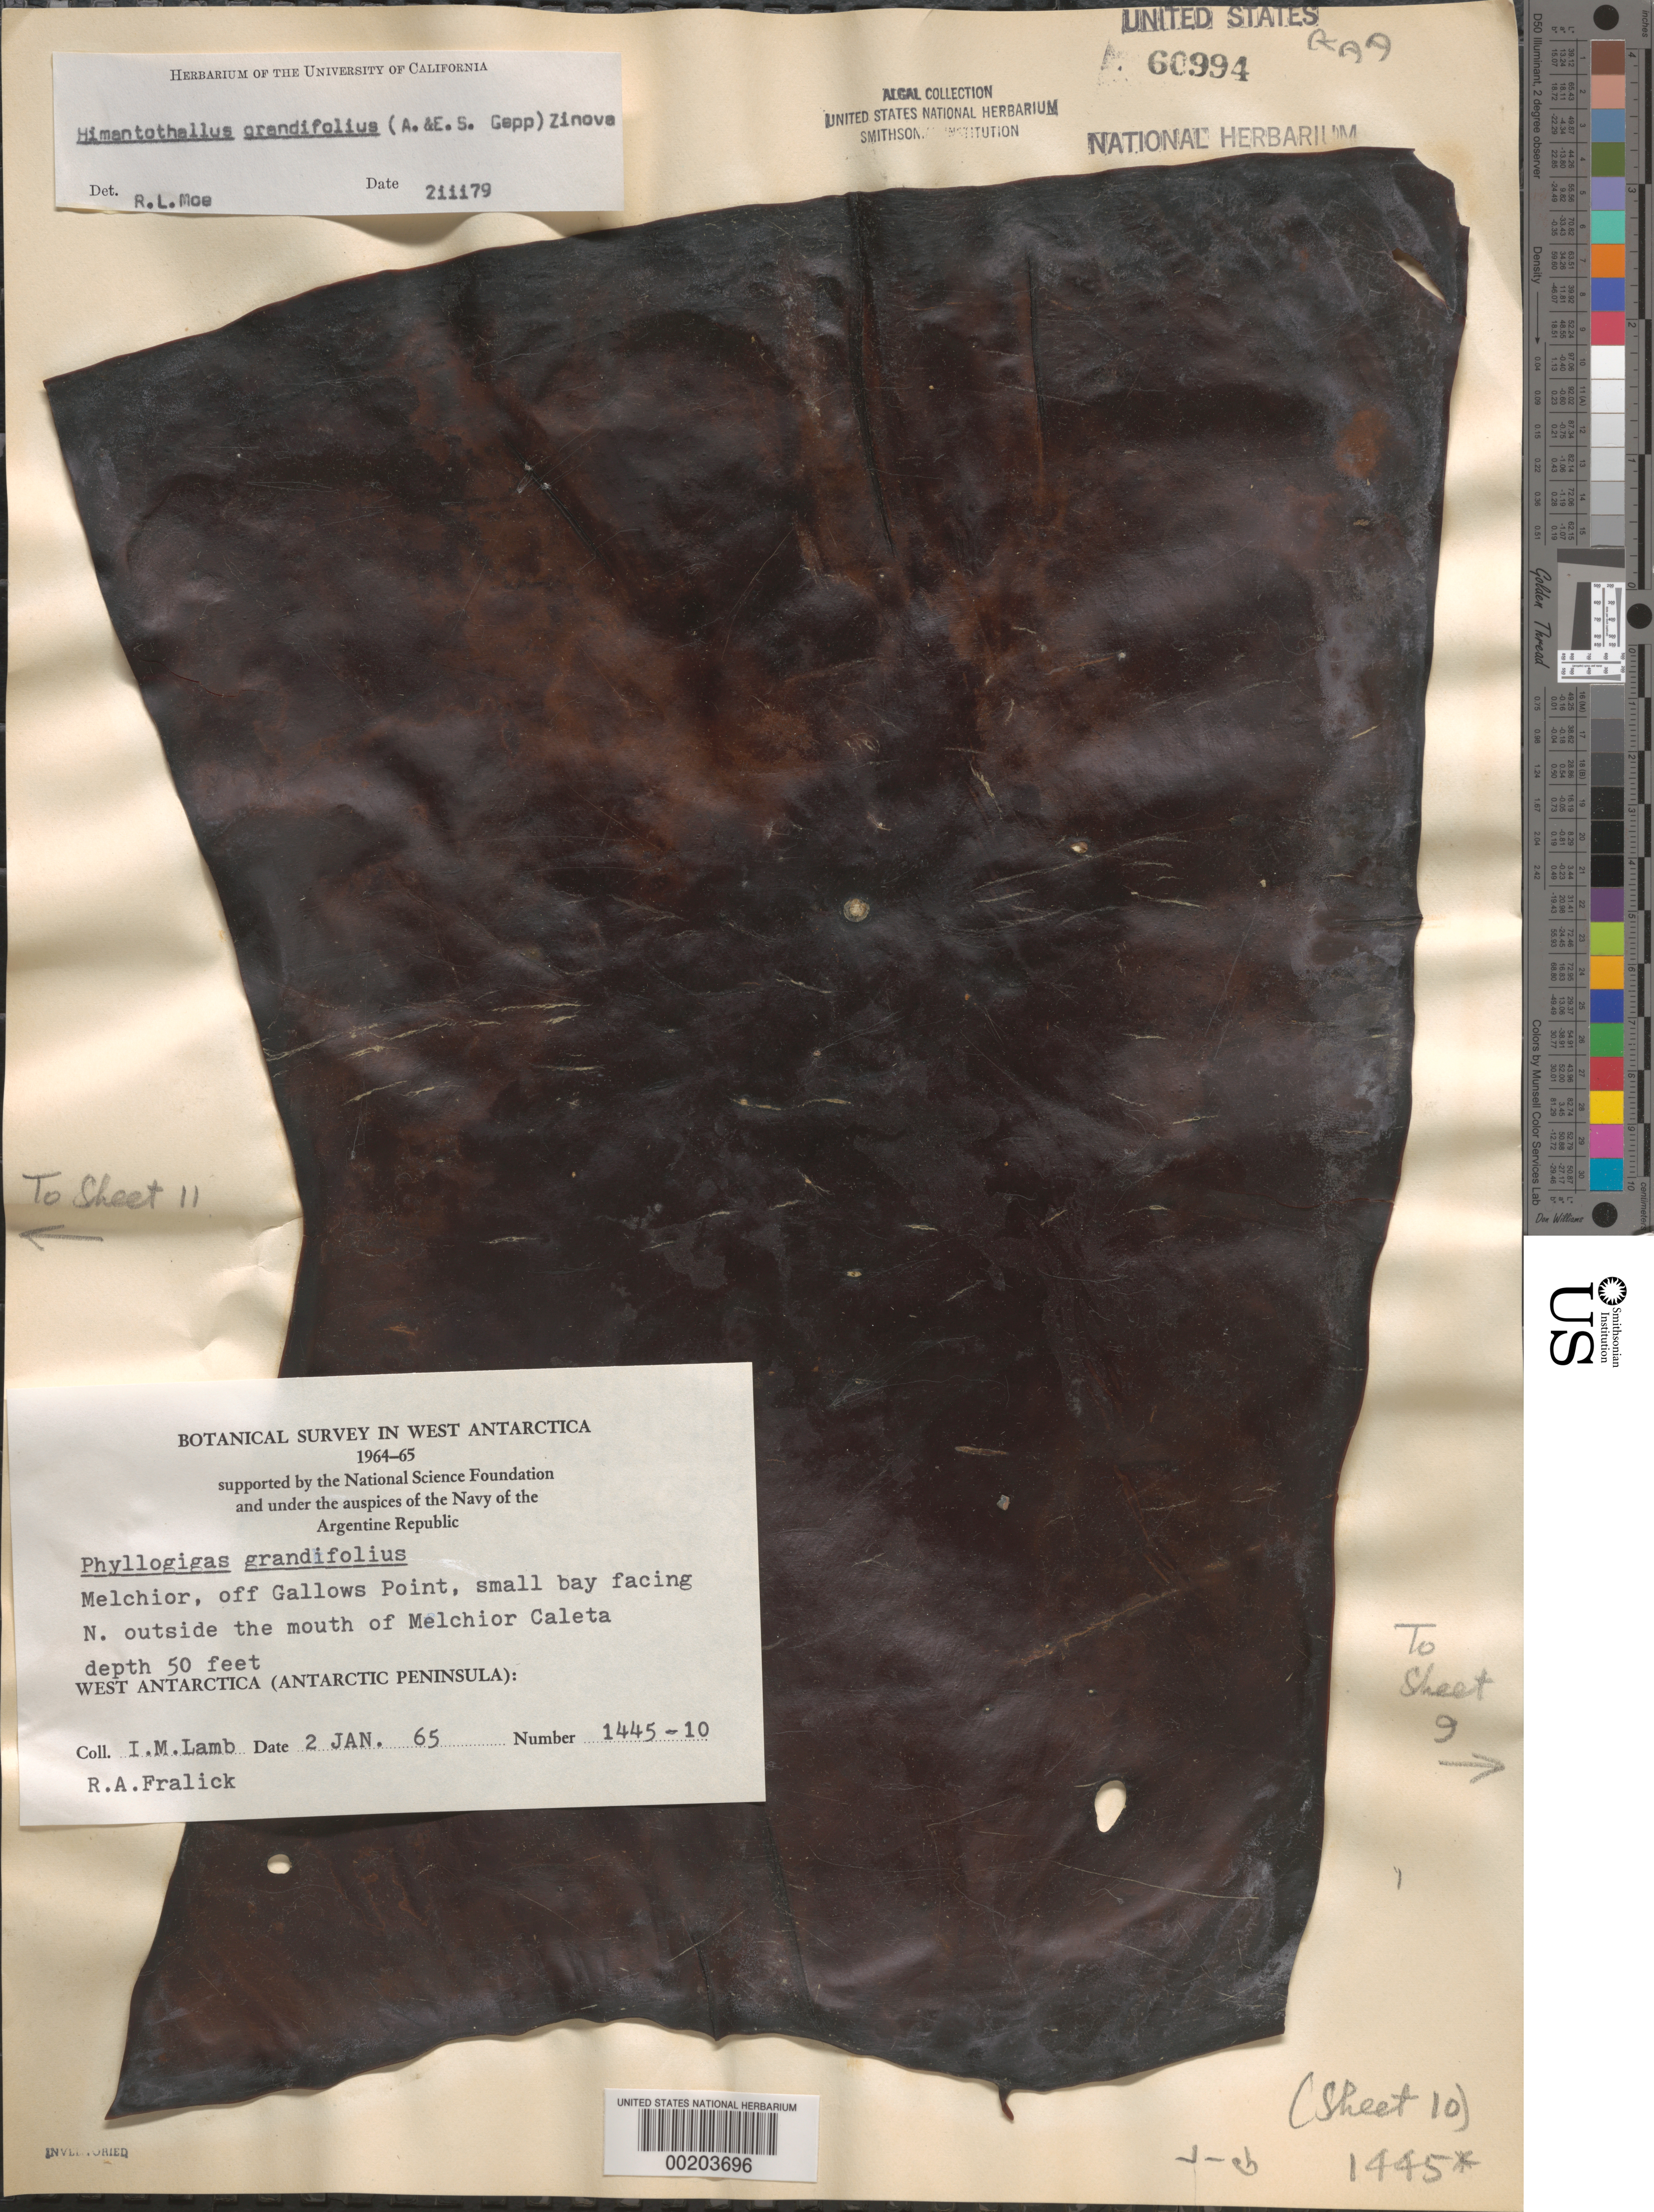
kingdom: Chromista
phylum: Ochrophyta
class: Phaeophyceae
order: Desmarestiales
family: Desmarestiaceae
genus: Himantothallus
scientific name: Himantothallus grandifolius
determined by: Moe, R. L.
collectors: I. M. Lamb & R. Fralick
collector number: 1445-10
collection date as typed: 02 Jan 1965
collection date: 1965-01-02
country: Antarctica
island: Gamma Island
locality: Off Gallows Point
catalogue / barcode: US 60994